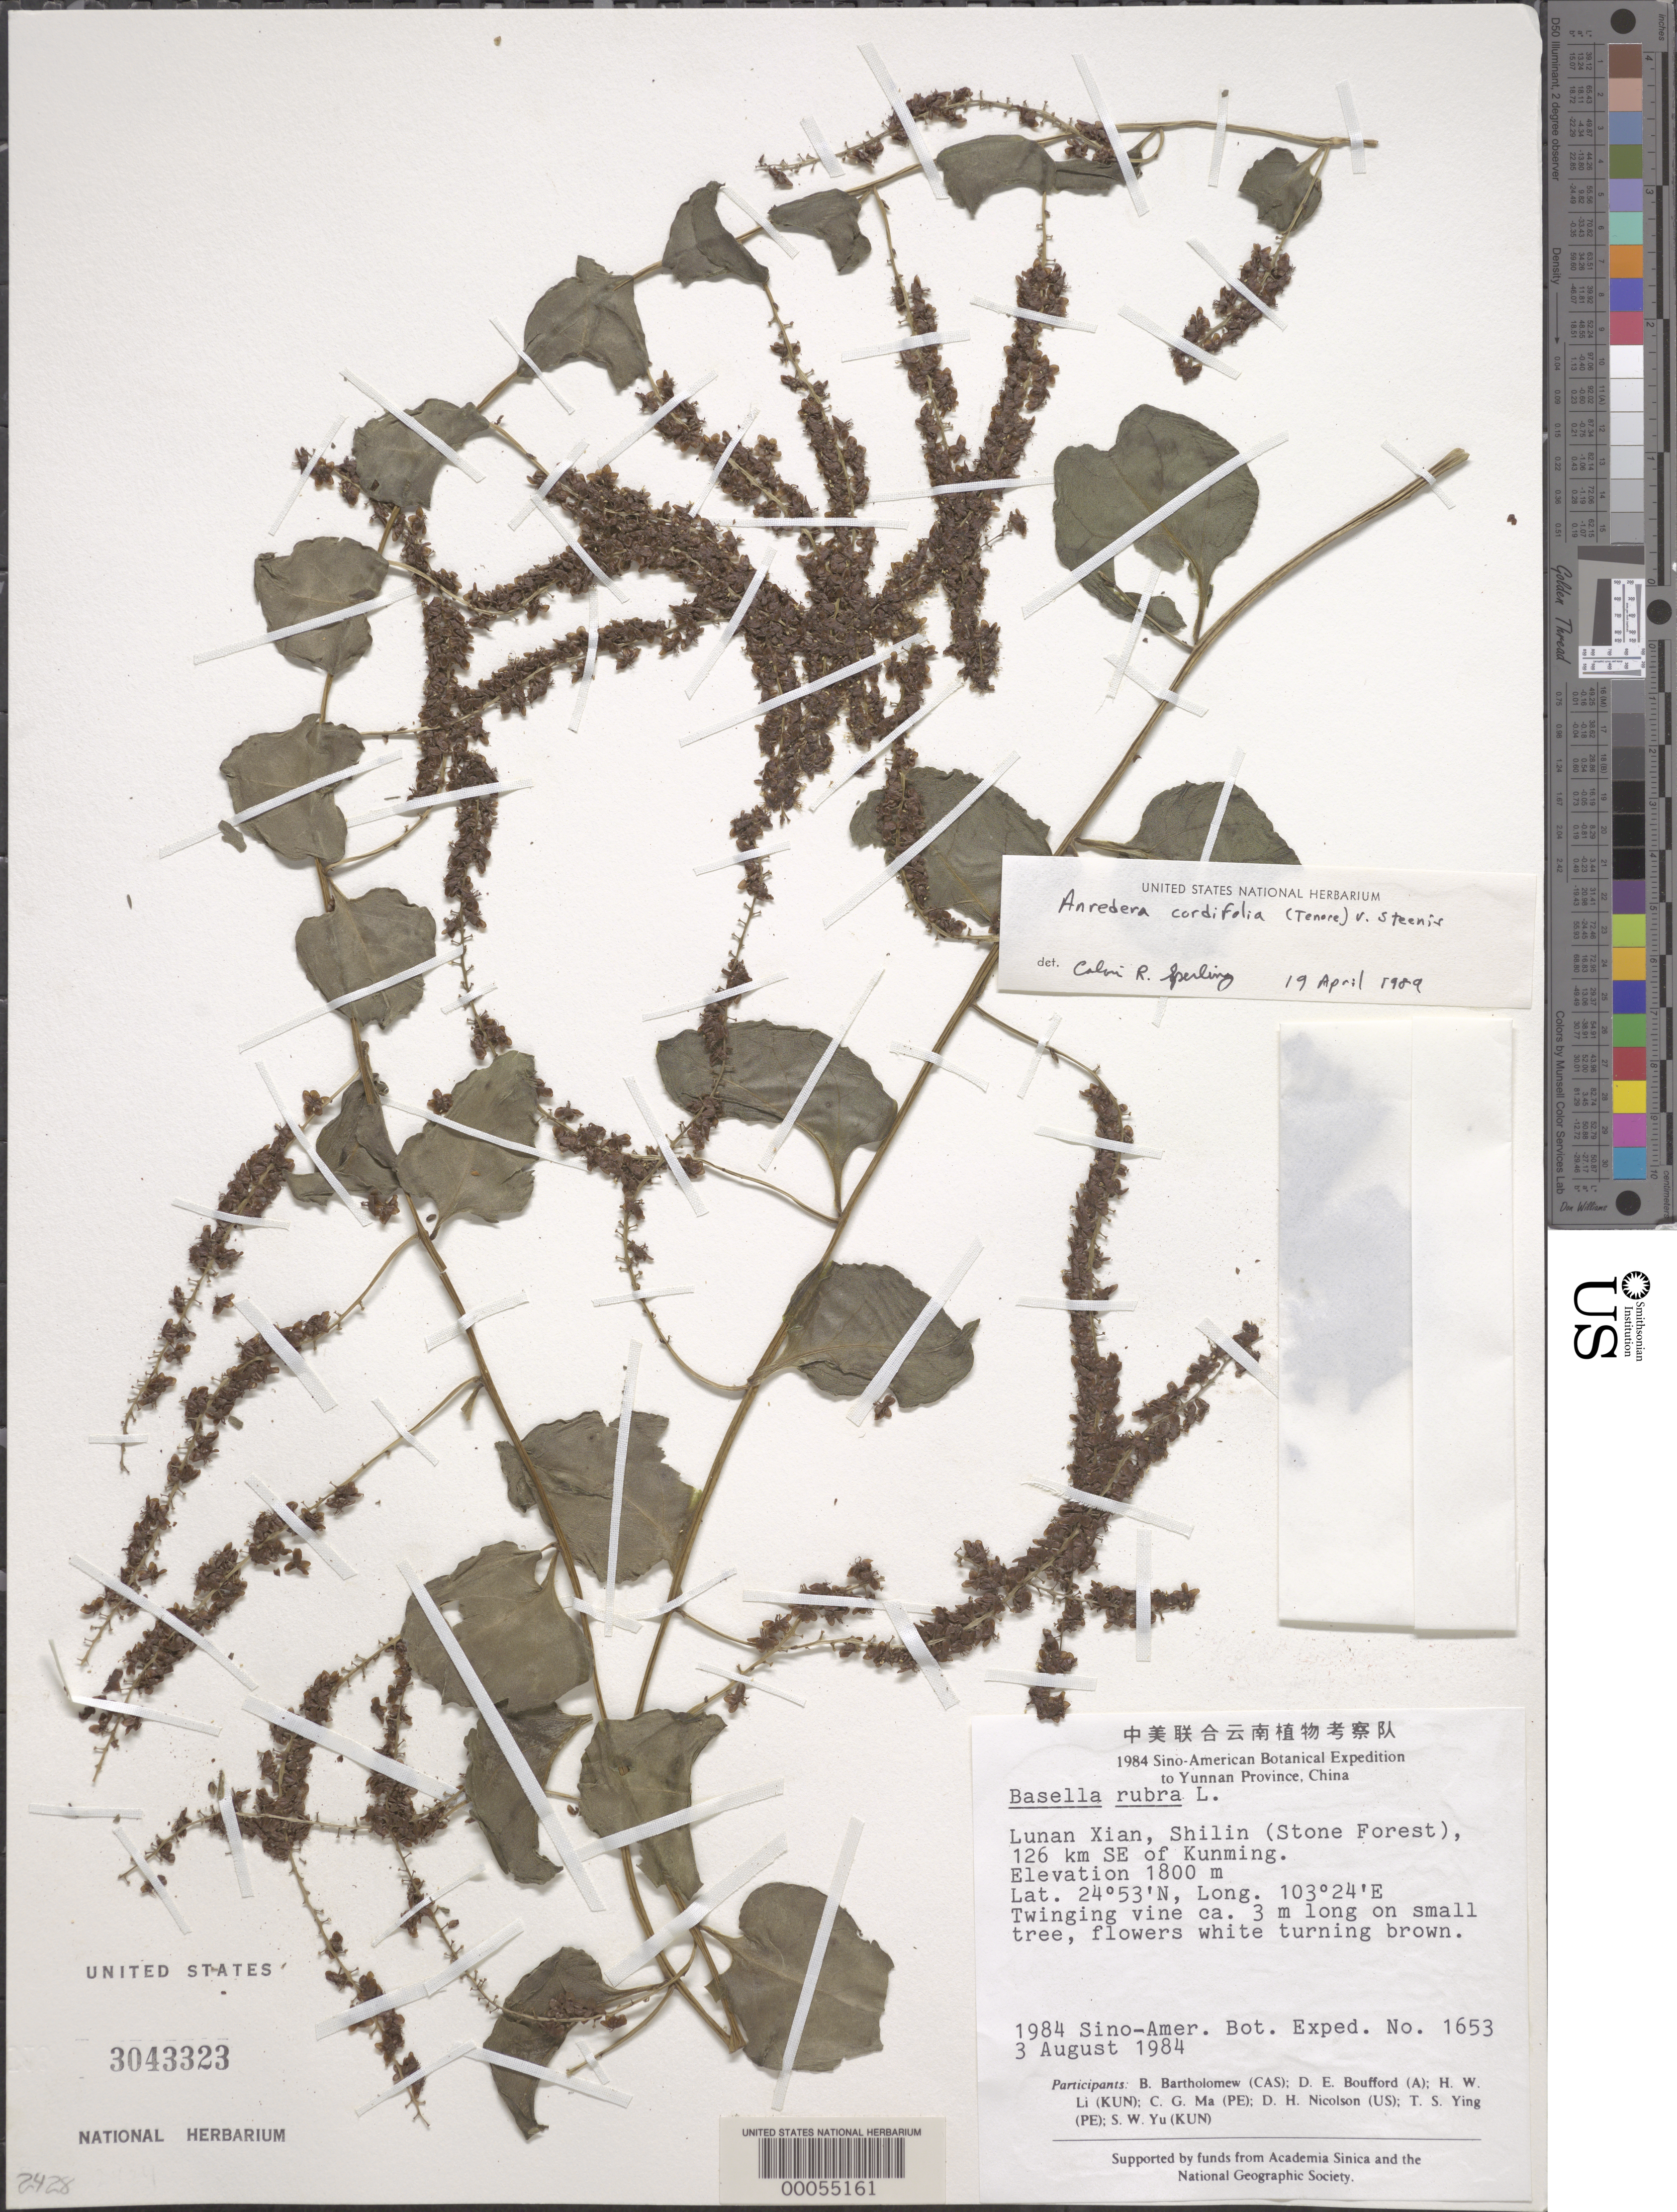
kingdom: Plantae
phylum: Tracheophyta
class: Magnoliopsida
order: Caryophyllales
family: Basellaceae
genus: Anredera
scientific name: Anredera cordifolia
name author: (Ten.) Steenis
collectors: Sino-Amer. Bot. Exped. 1984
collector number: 1653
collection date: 1984-08-03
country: China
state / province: Yunnan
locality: Lunan Xian, Shilin (Stone Forest), 126 km SE of Kunming.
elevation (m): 1800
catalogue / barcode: US 3043323